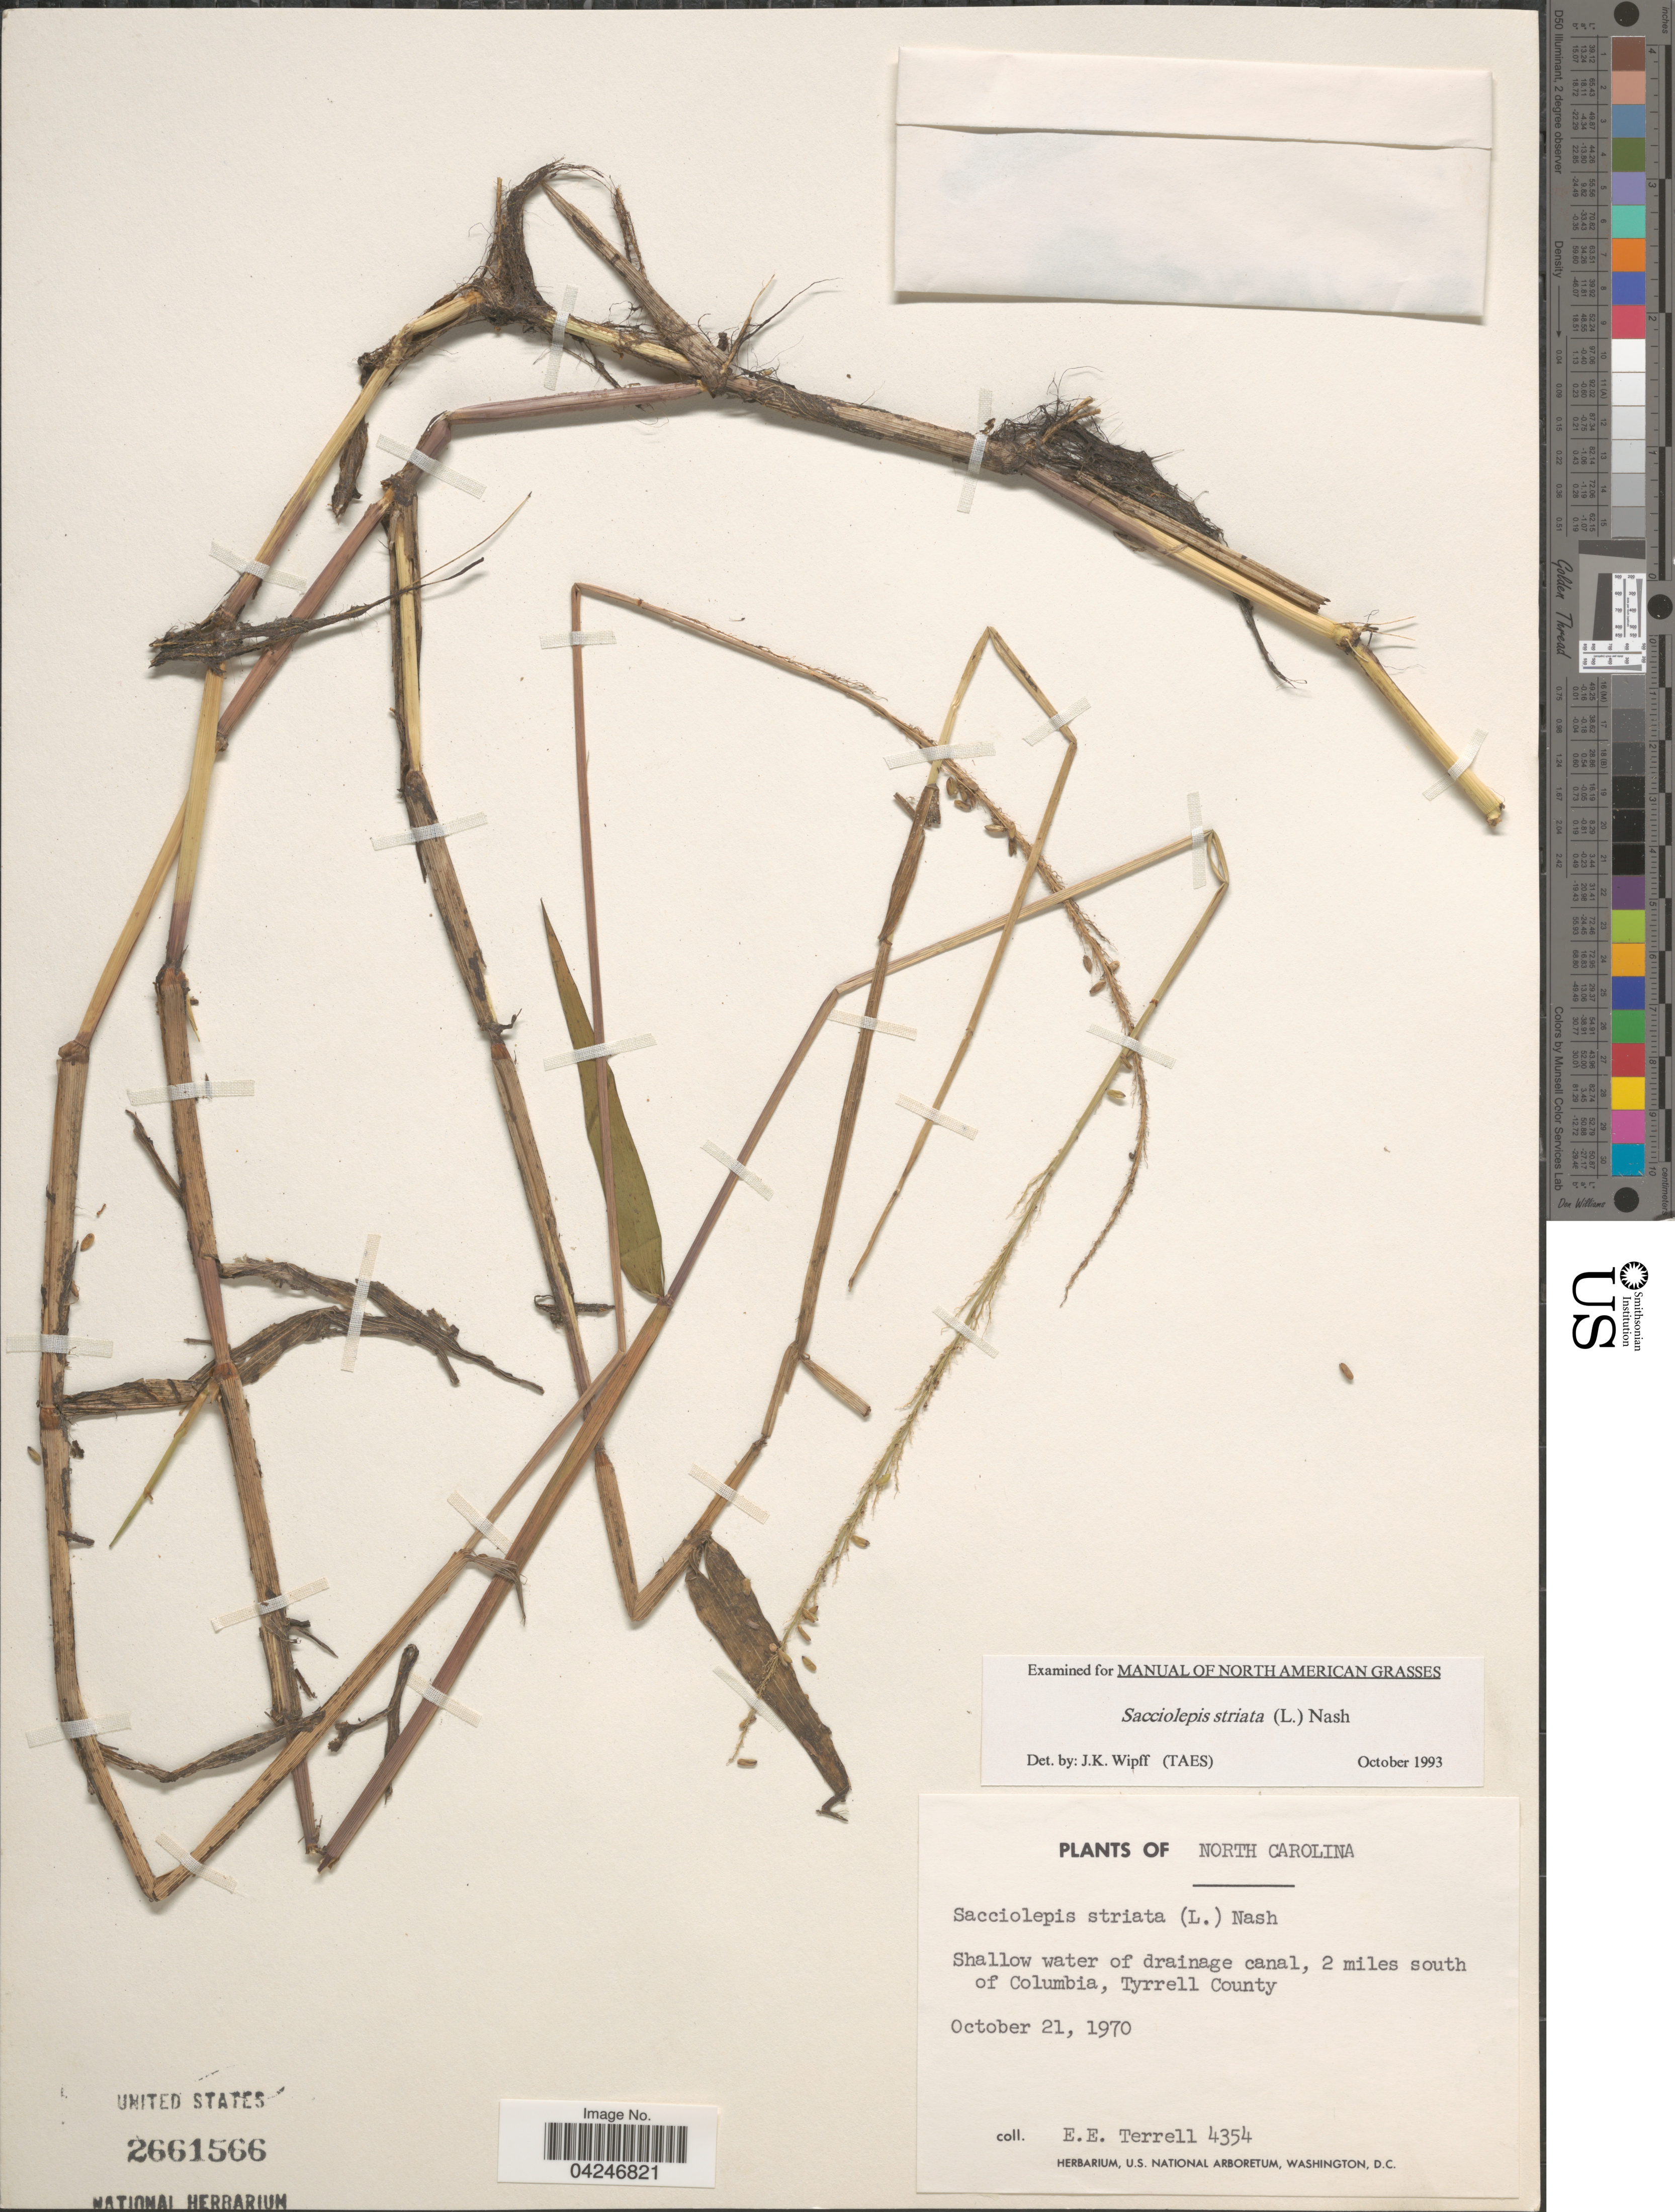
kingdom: Plantae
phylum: Tracheophyta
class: Liliopsida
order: Poales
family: Poaceae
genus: Sacciolepis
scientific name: Sacciolepis striata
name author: (L.) Nash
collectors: E. E. Terrell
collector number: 4354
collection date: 1970-10-21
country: United States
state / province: North Carolina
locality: Shallow water of drainage canal, 2 miles south of Columbia, Tyrrell County.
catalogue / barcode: US 2661566